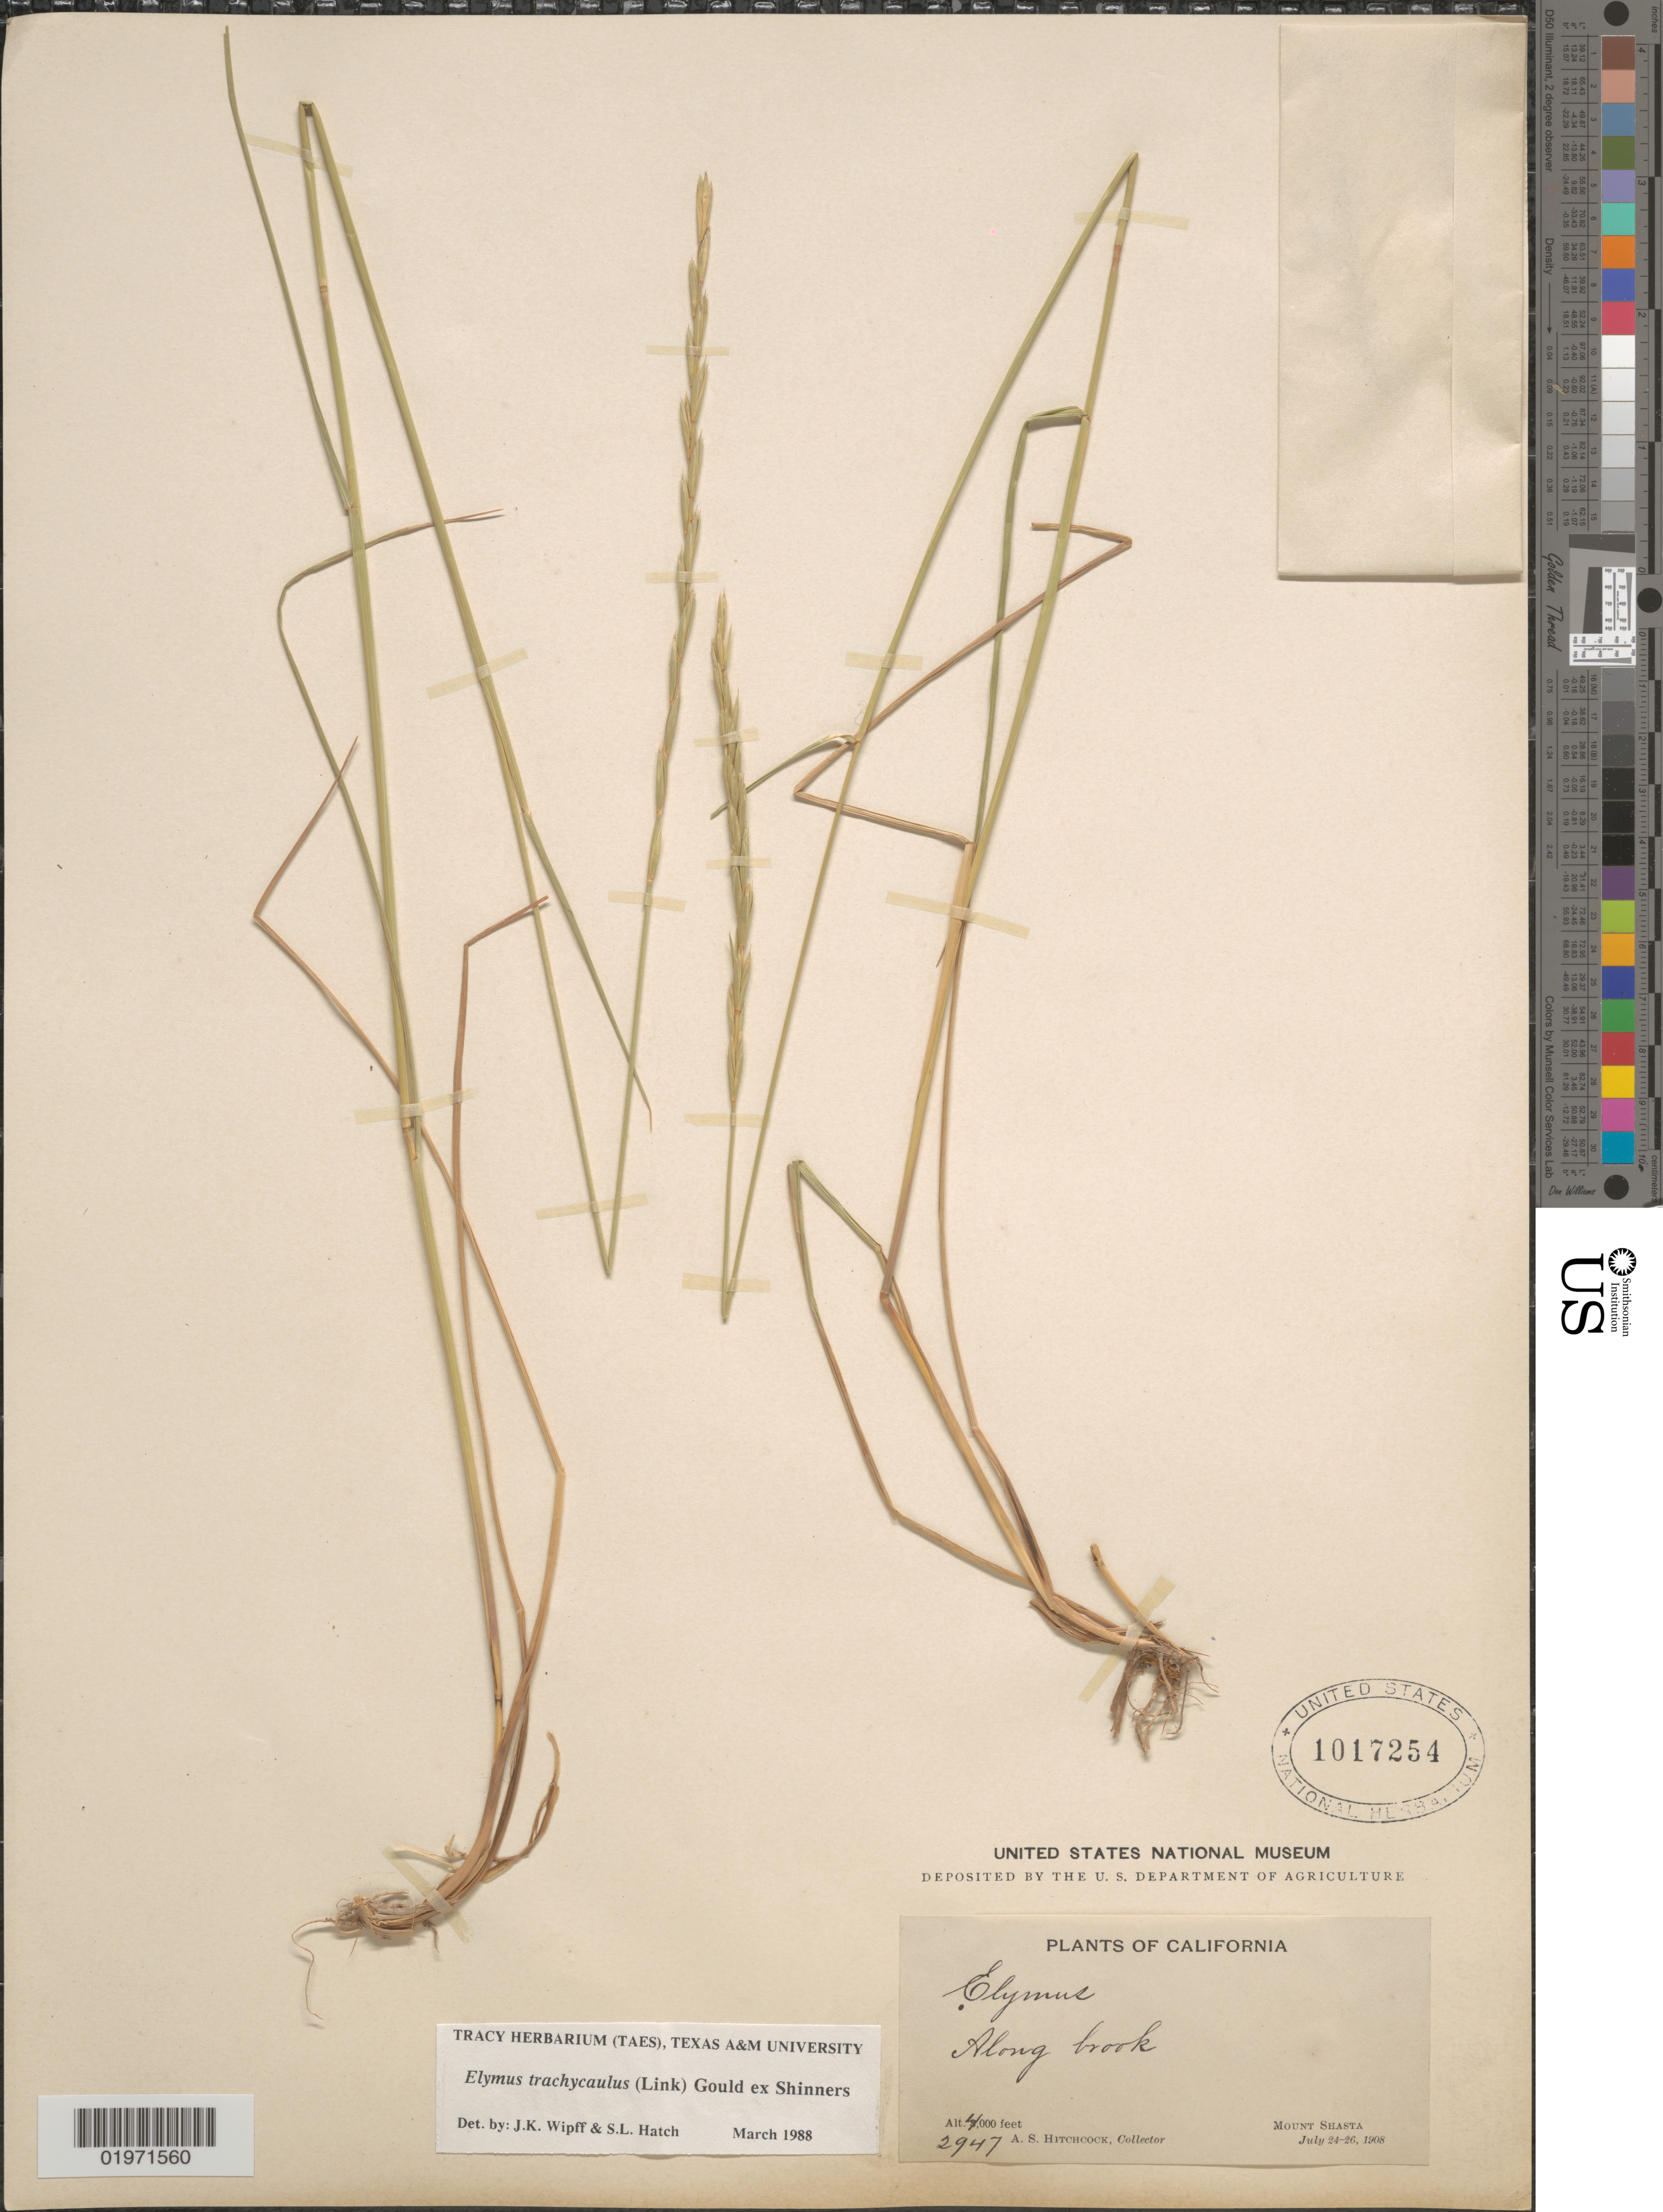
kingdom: Plantae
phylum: Tracheophyta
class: Liliopsida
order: Poales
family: Poaceae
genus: Elymus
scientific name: Elymus trachycaulus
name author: (Link) Gould ex Shinners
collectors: A. S. Hitchcock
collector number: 2947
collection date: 1908-07-24/1908-07-26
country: United States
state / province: California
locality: Along brook. Mount Shasta.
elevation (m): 1219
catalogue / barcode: US 1017254